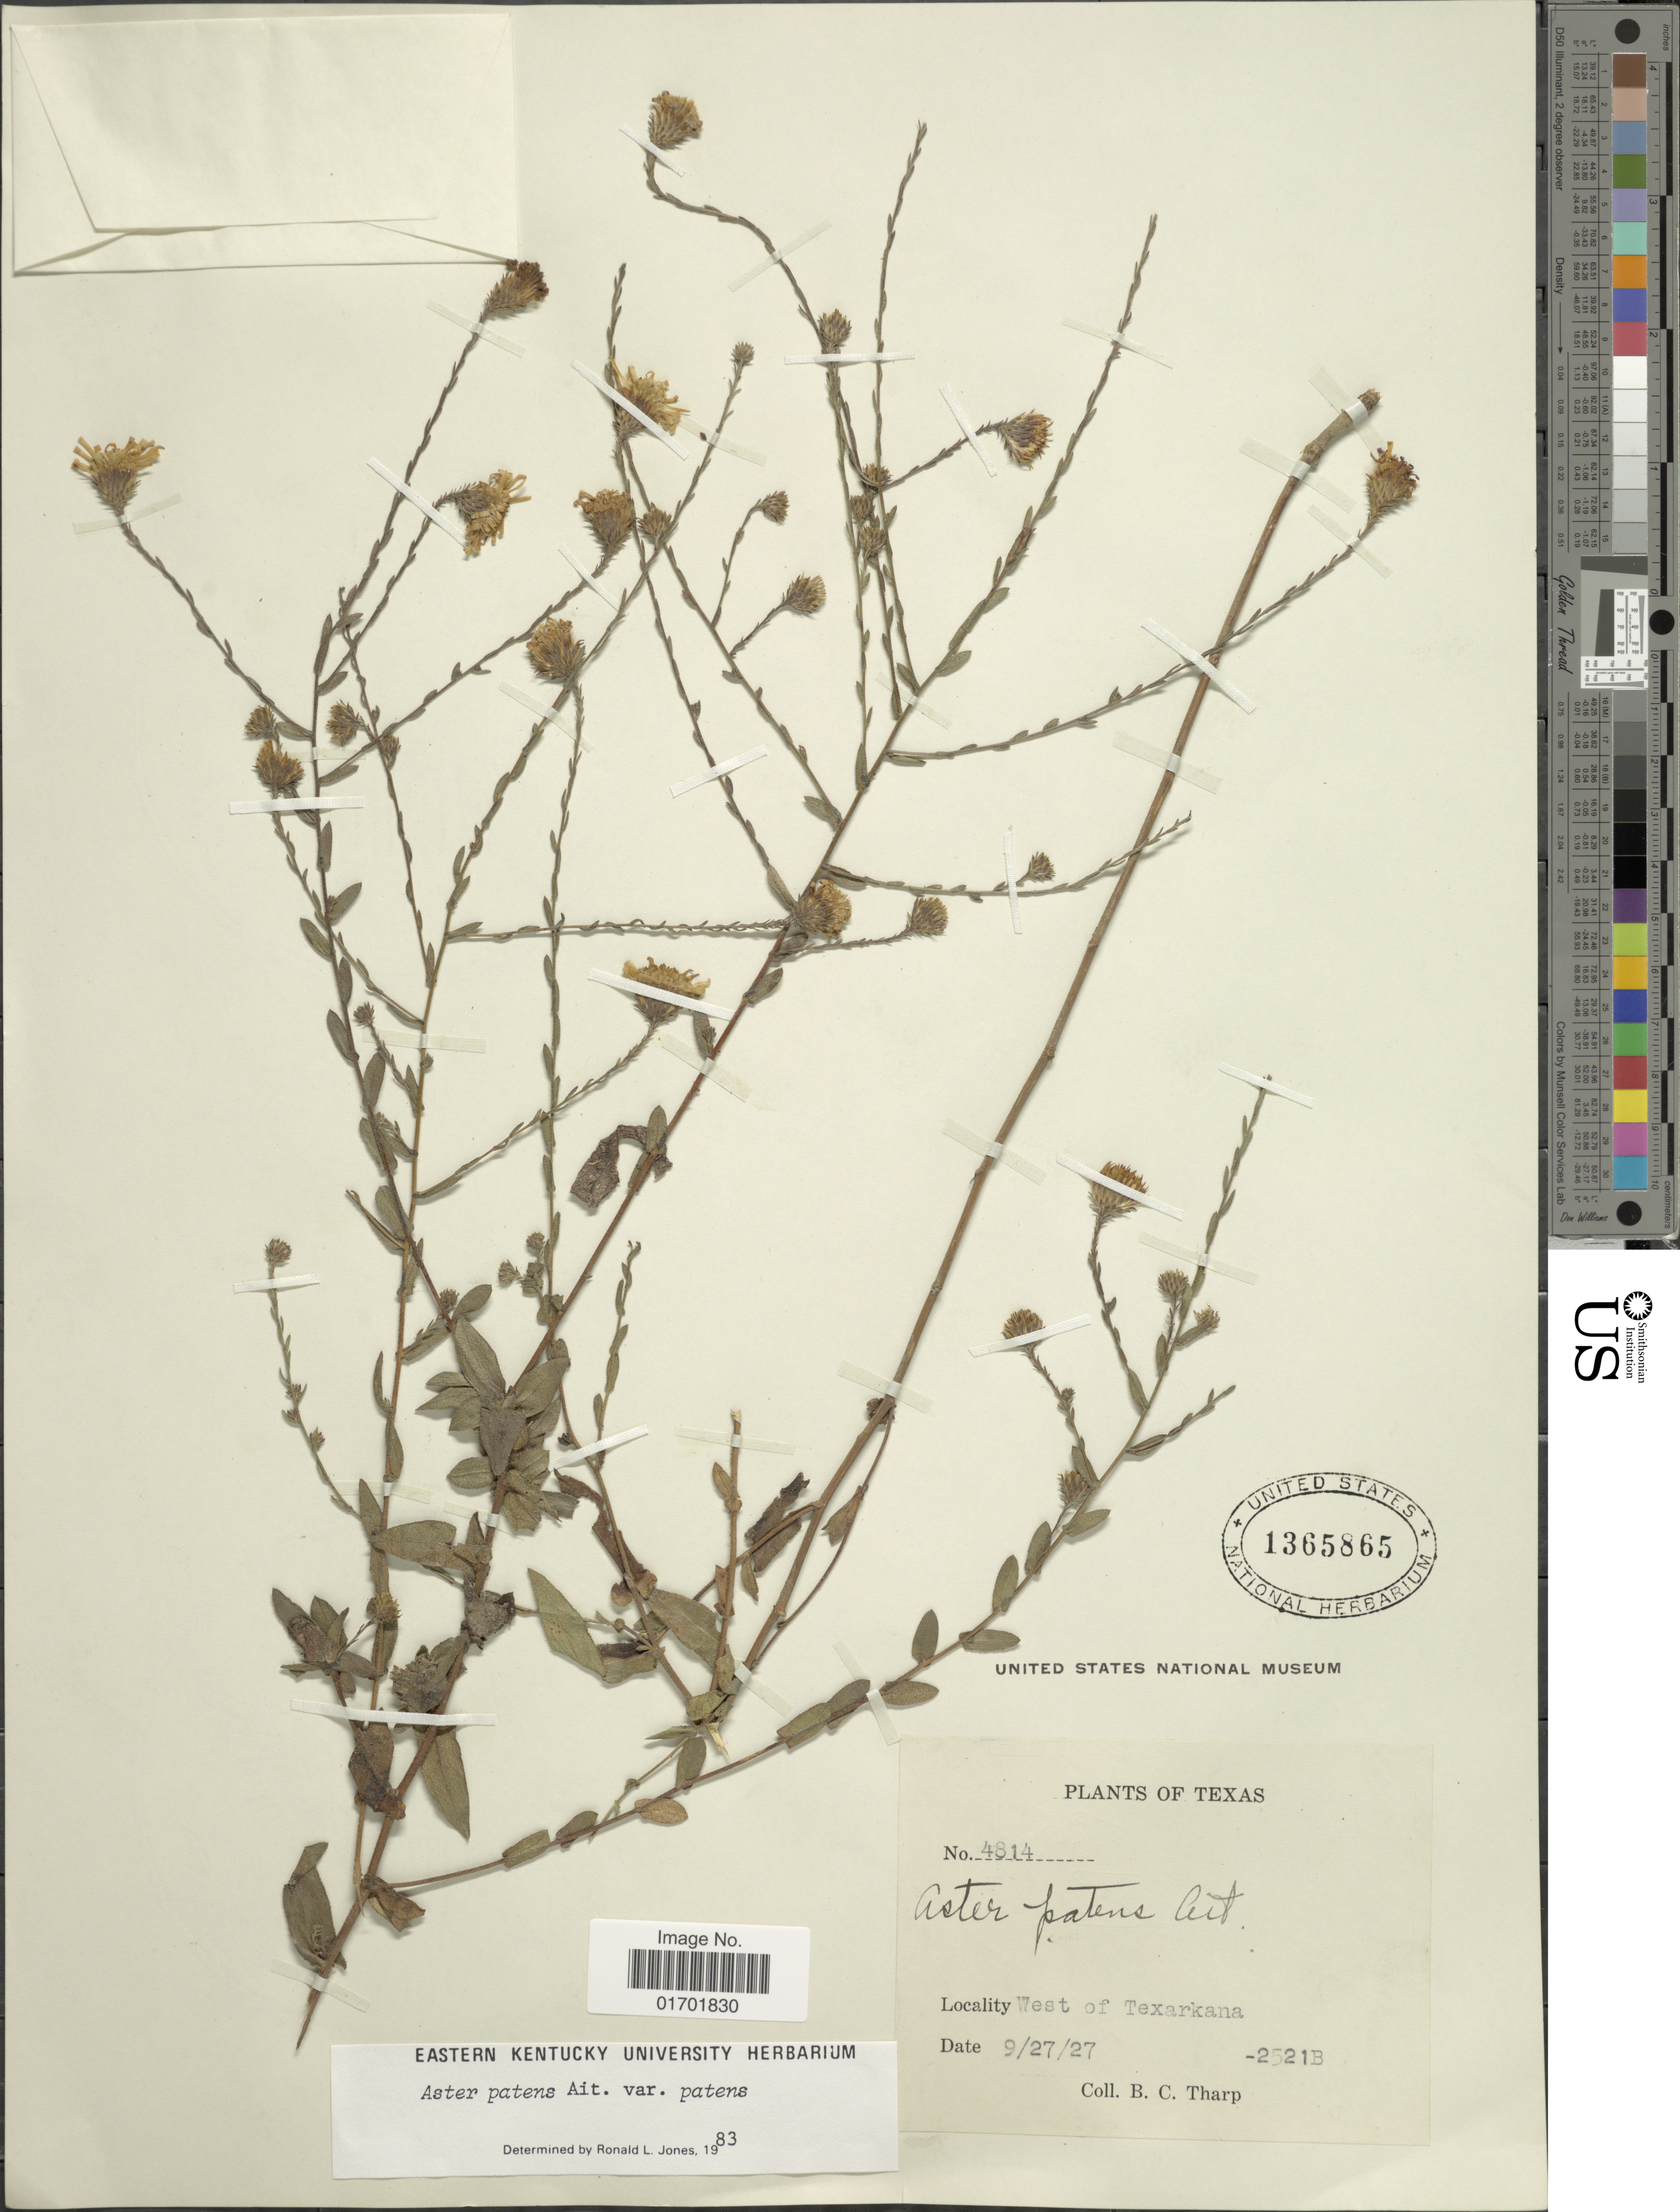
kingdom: Plantae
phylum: Tracheophyta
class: Magnoliopsida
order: Asterales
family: Asteraceae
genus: Symphyotrichum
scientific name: Symphyotrichum patens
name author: (Aiton) G.L. Nesom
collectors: B. C. Tharp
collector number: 4814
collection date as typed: Transcribed d/m/y: 27/9/27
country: United States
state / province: Texas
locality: West of Texarkana.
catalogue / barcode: US 1365865